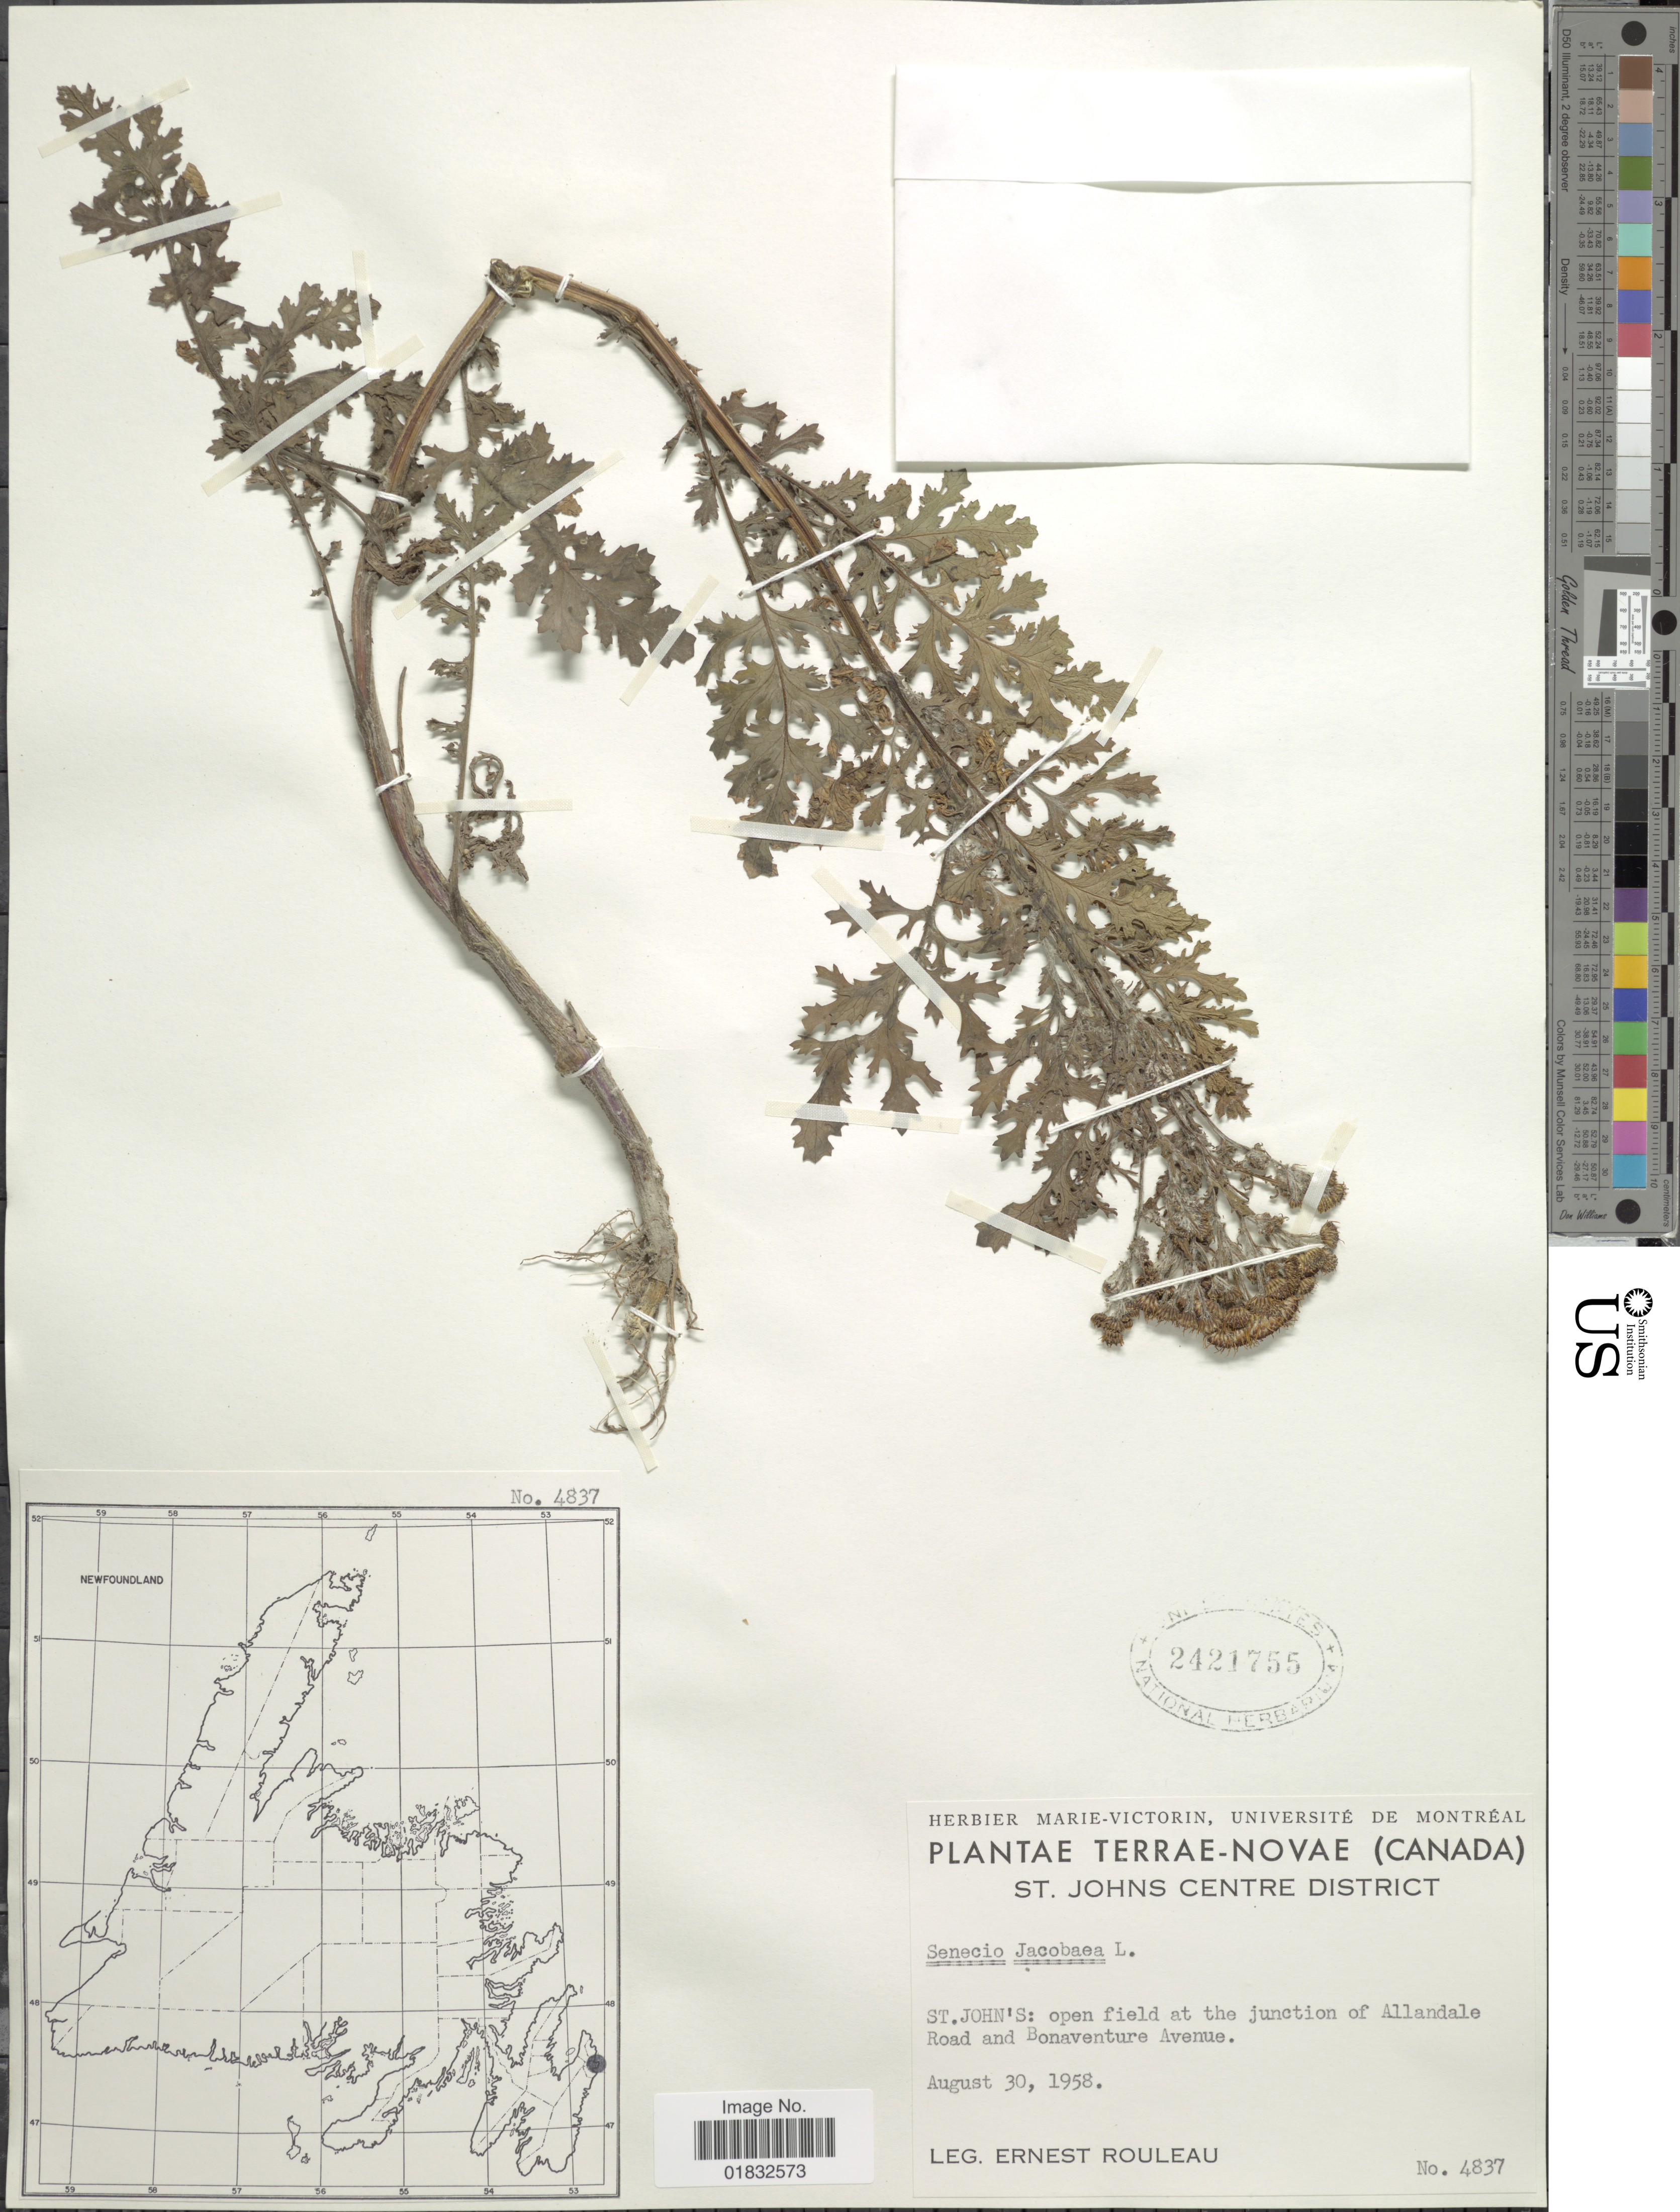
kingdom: Plantae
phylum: Tracheophyta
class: Magnoliopsida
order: Asterales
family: Asteraceae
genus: Jacobaea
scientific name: Jacobaea vulgaris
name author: Gaertn.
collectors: E. Rouleau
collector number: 4837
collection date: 1958-08-30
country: Canada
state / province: Newfoundland and Labrador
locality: Terrea-Novae, St Johns Centre District, St. John's: open field at the junction of Allandale Road and Bonaventure Avenue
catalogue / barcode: US 2421755